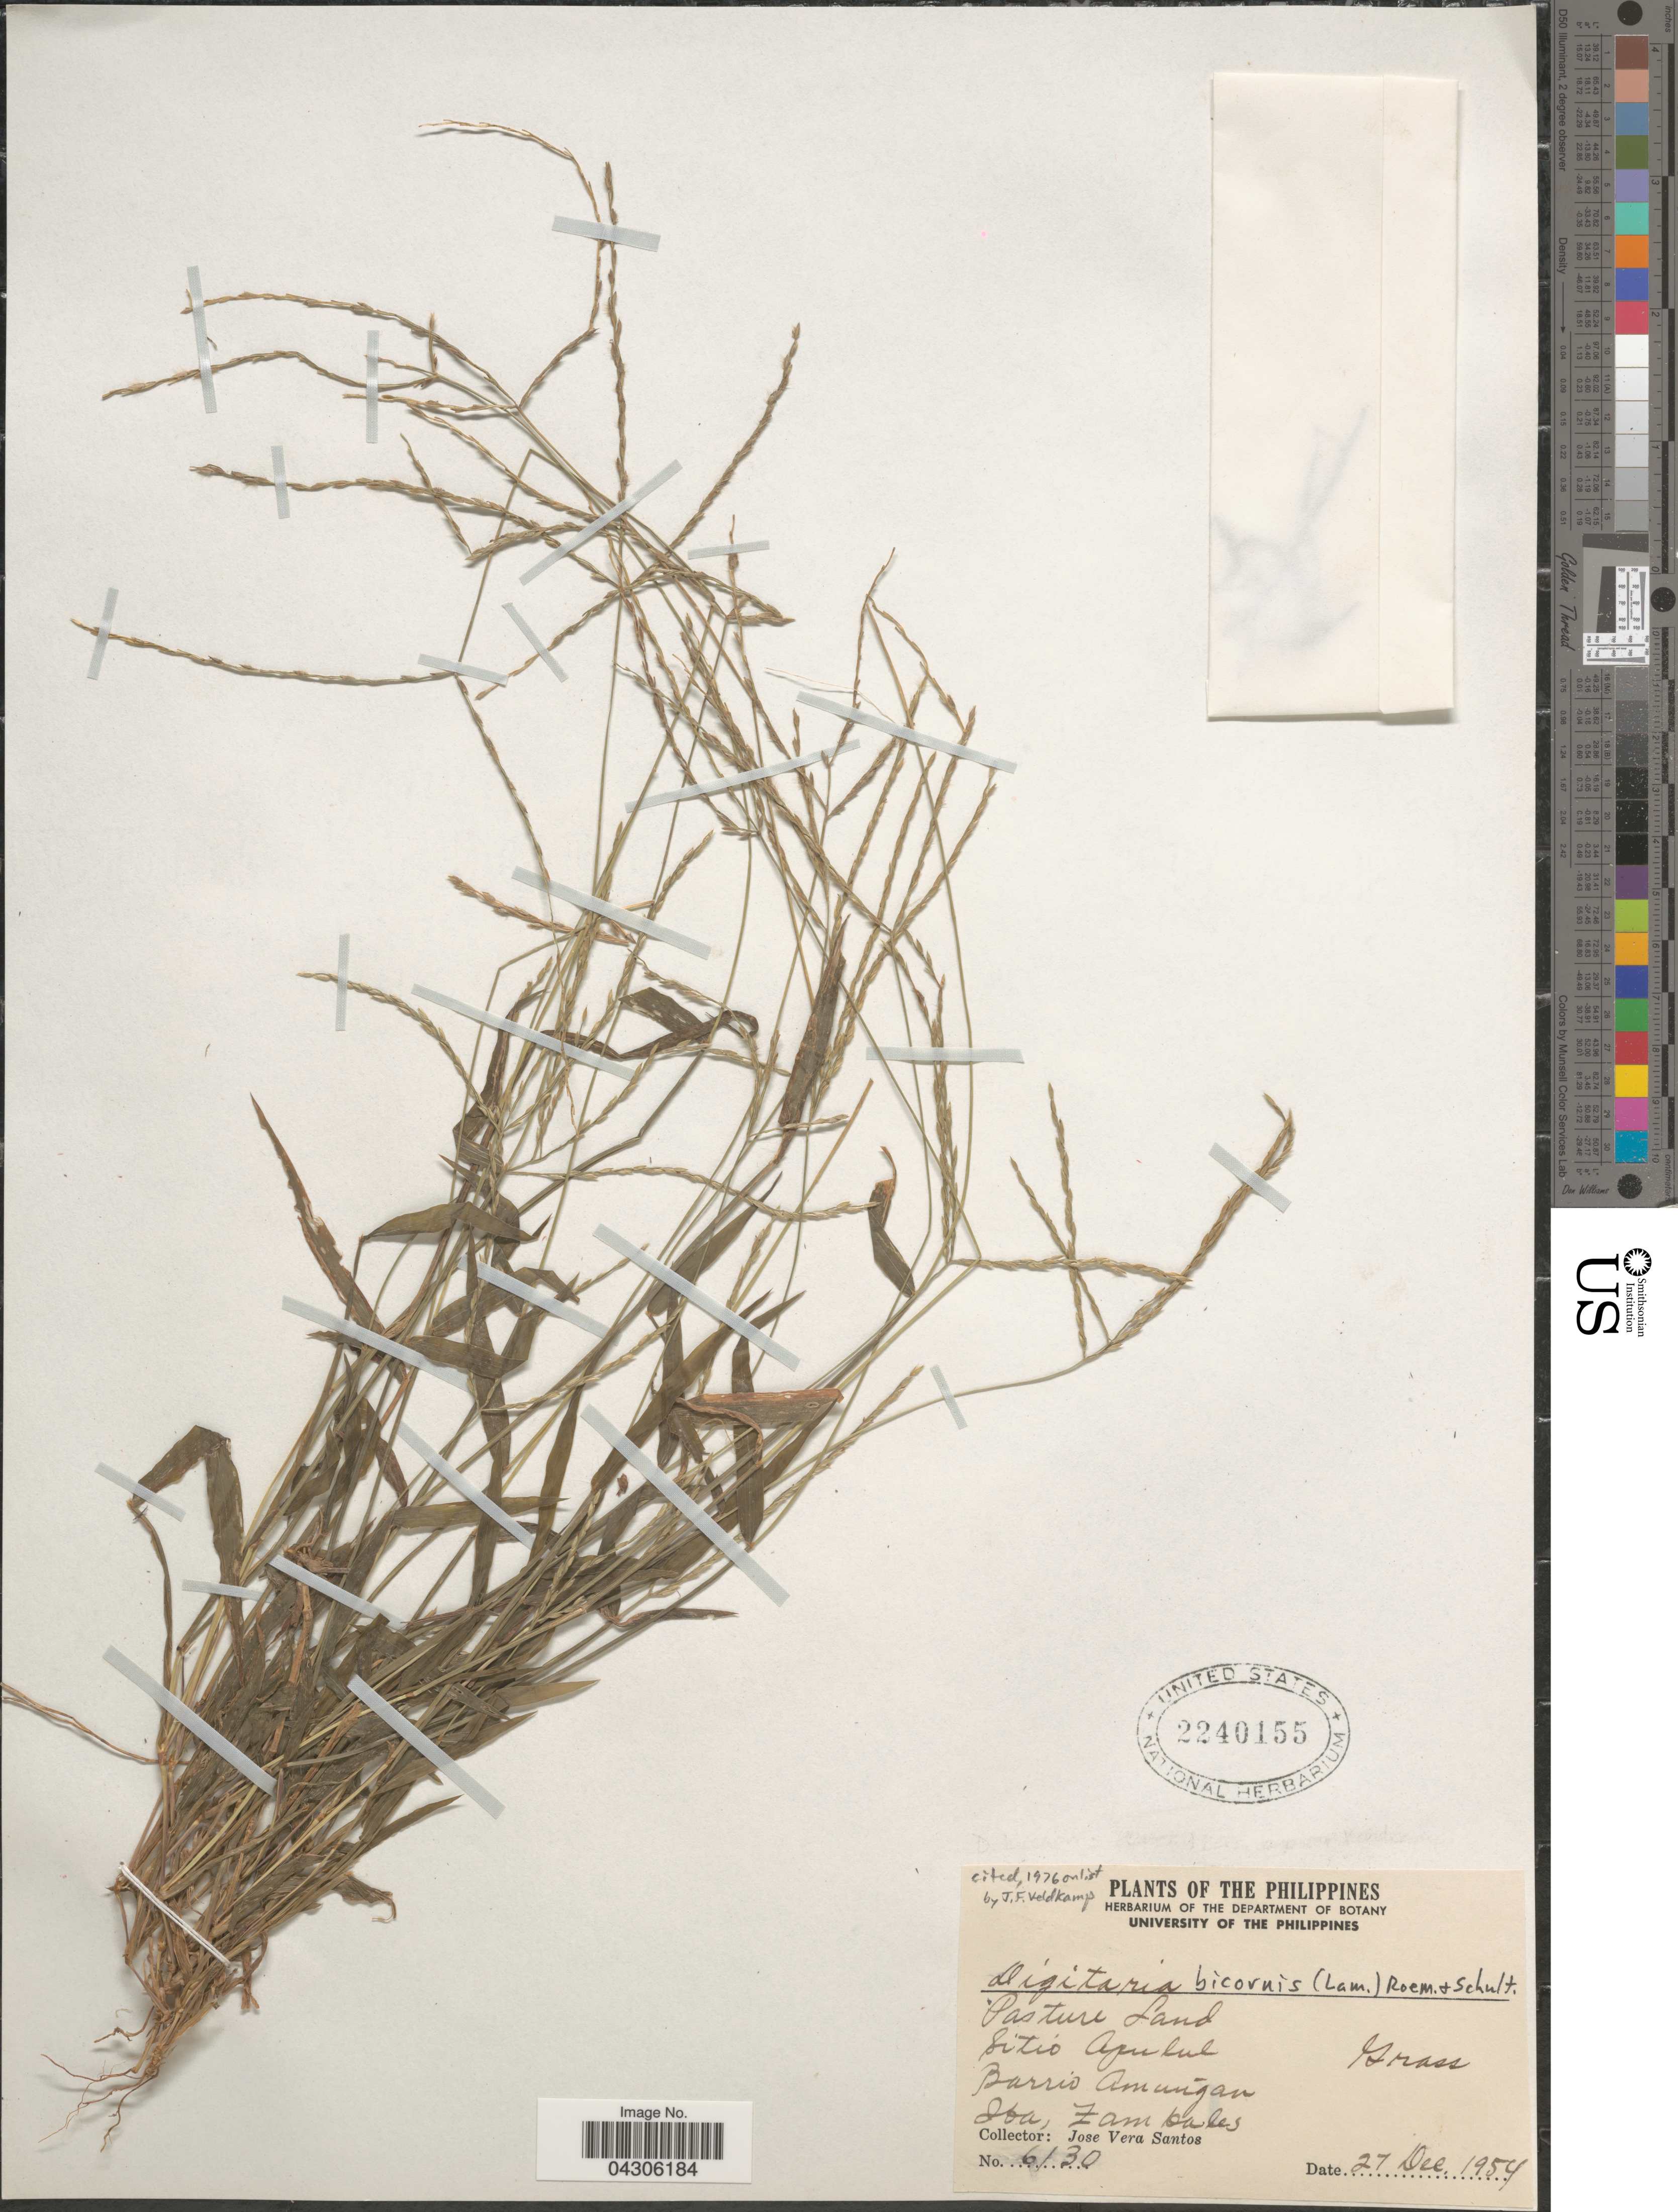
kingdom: Plantae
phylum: Tracheophyta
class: Liliopsida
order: Poales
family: Poaceae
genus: Digitaria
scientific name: Digitaria bicornis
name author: (Lam.) Roem. & Schult.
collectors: J. Vera Santos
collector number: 6130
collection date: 1954-12-27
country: Philippines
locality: Barrio Amungan. Iba, Zambales.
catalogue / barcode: US 2240155